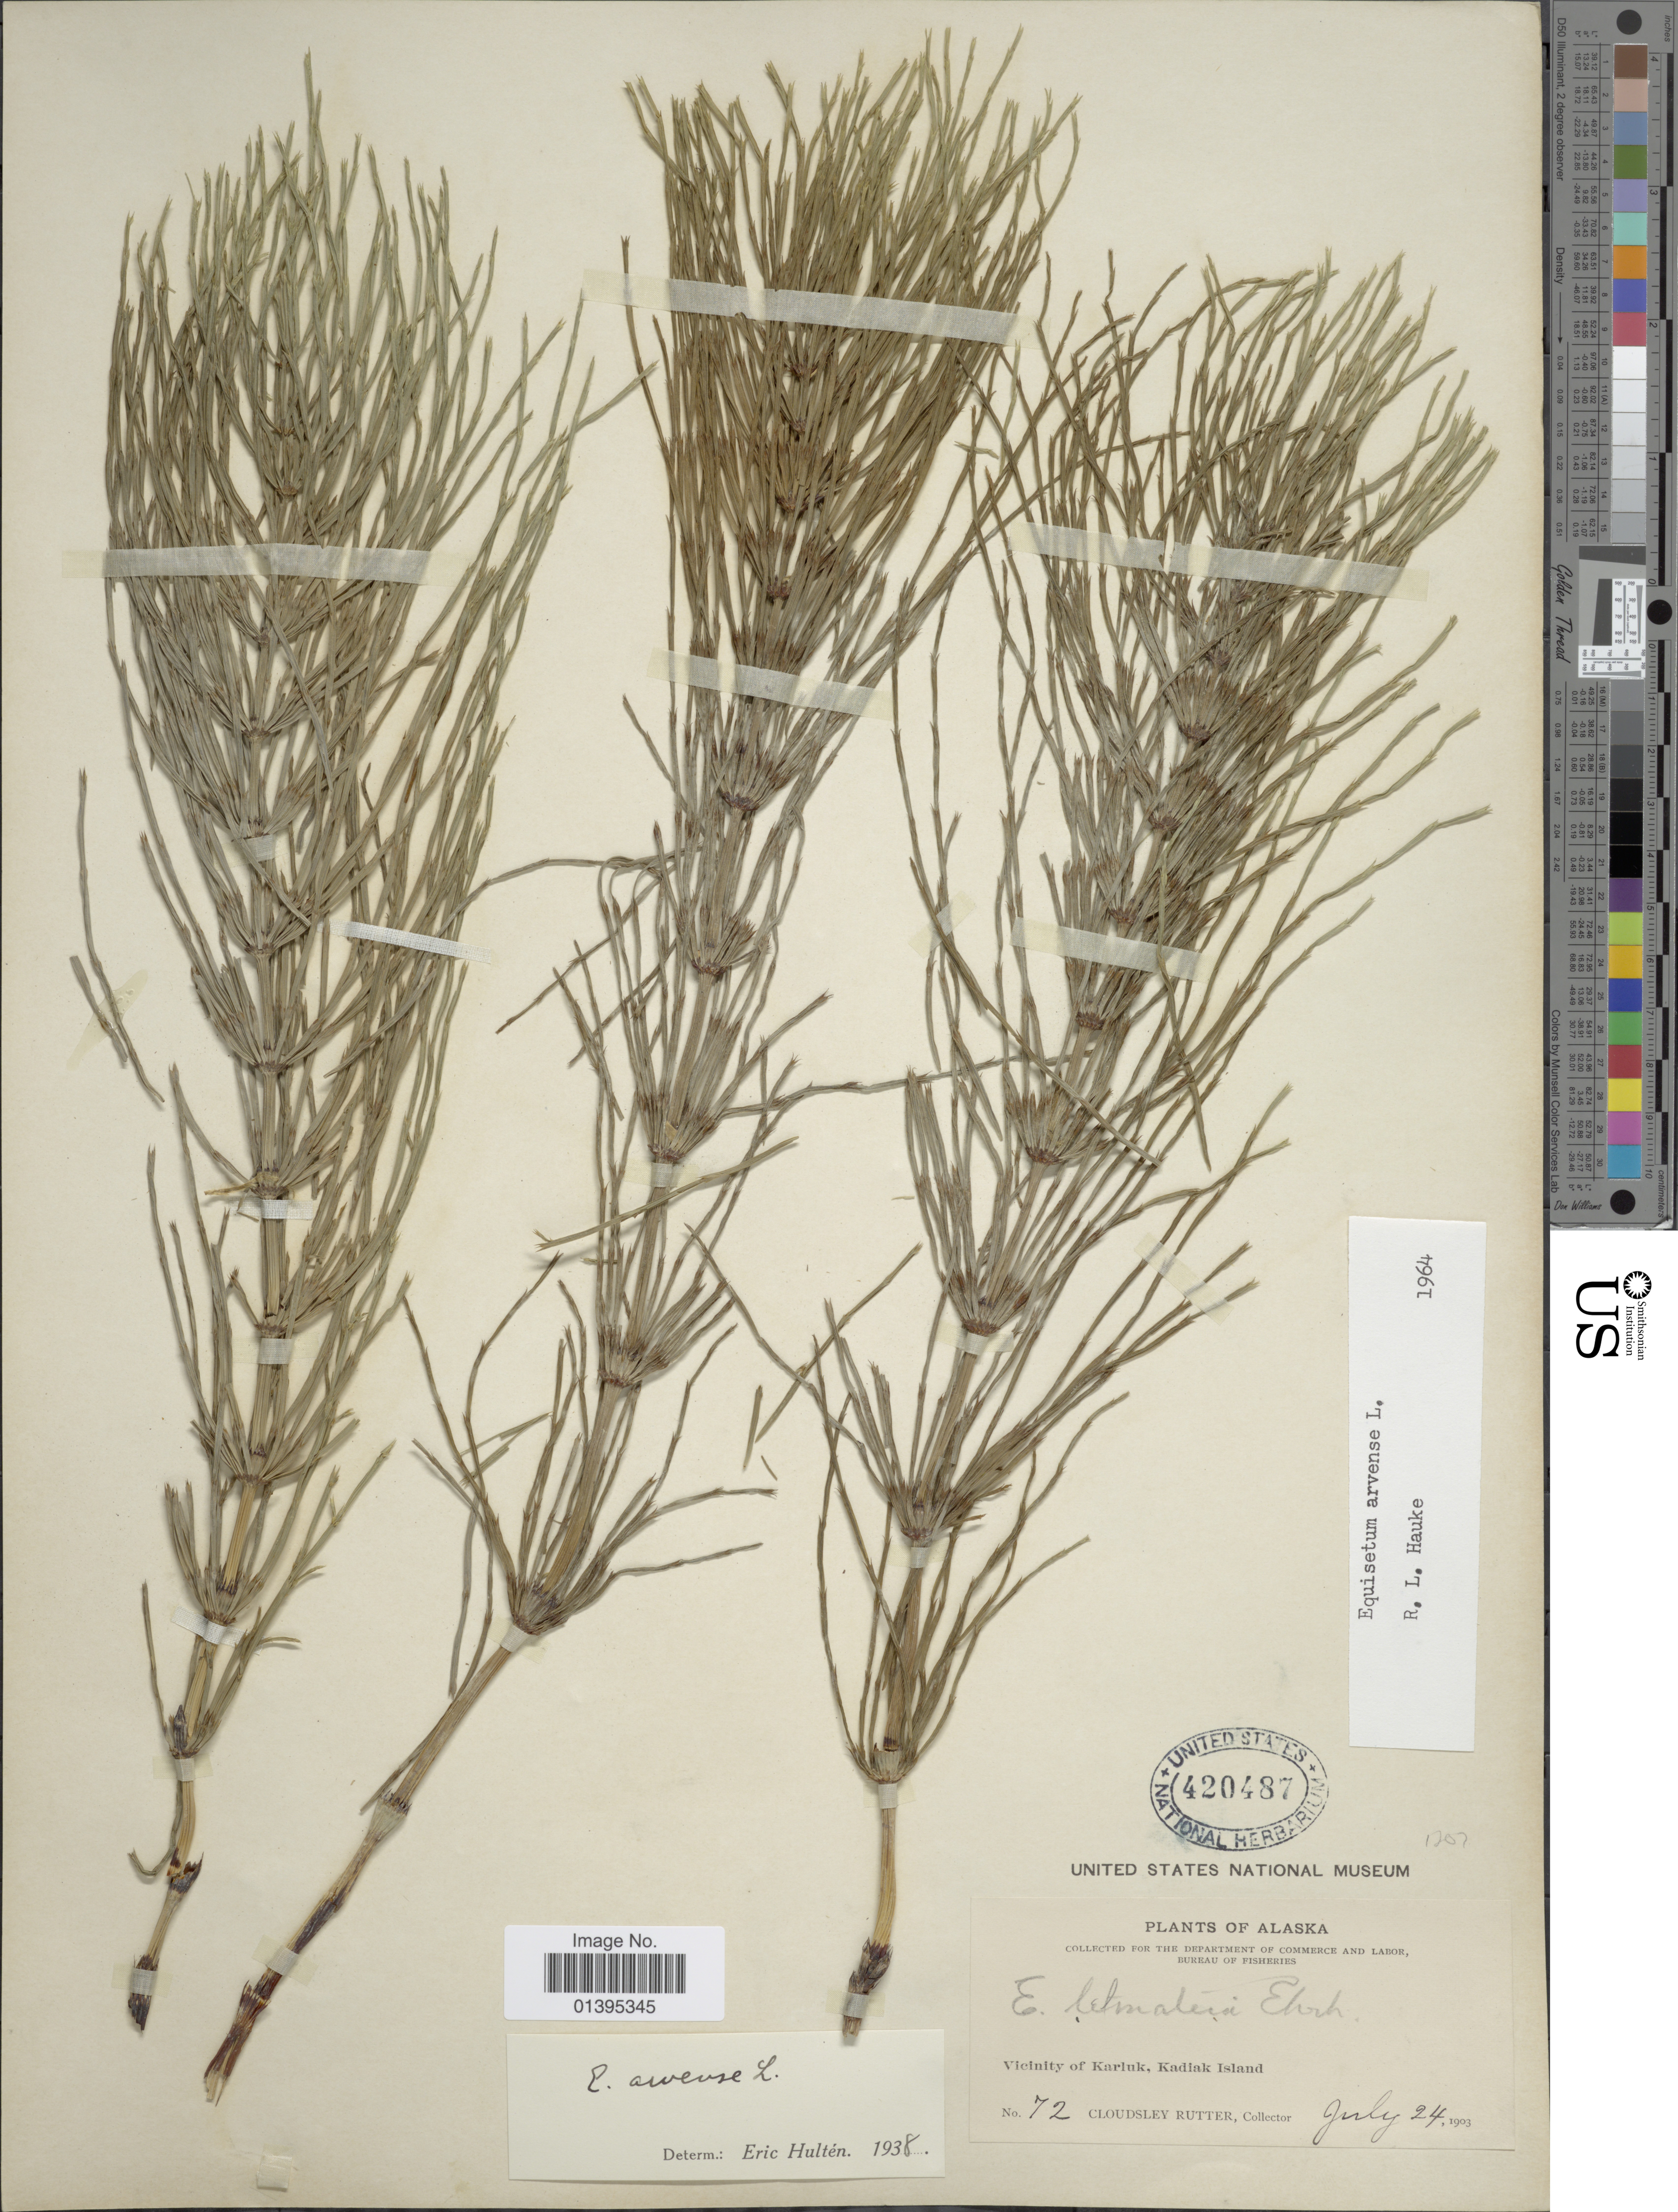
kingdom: Plantae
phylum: Tracheophyta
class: Polypodiopsida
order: Equisetales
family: Equisetaceae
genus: Equisetum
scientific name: Equisetum arvense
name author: L.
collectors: C. Rutter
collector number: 72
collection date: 1903-07-24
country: United States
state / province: Alaska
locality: Vicinity of Karluk, Kadiak Island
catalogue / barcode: US 420487